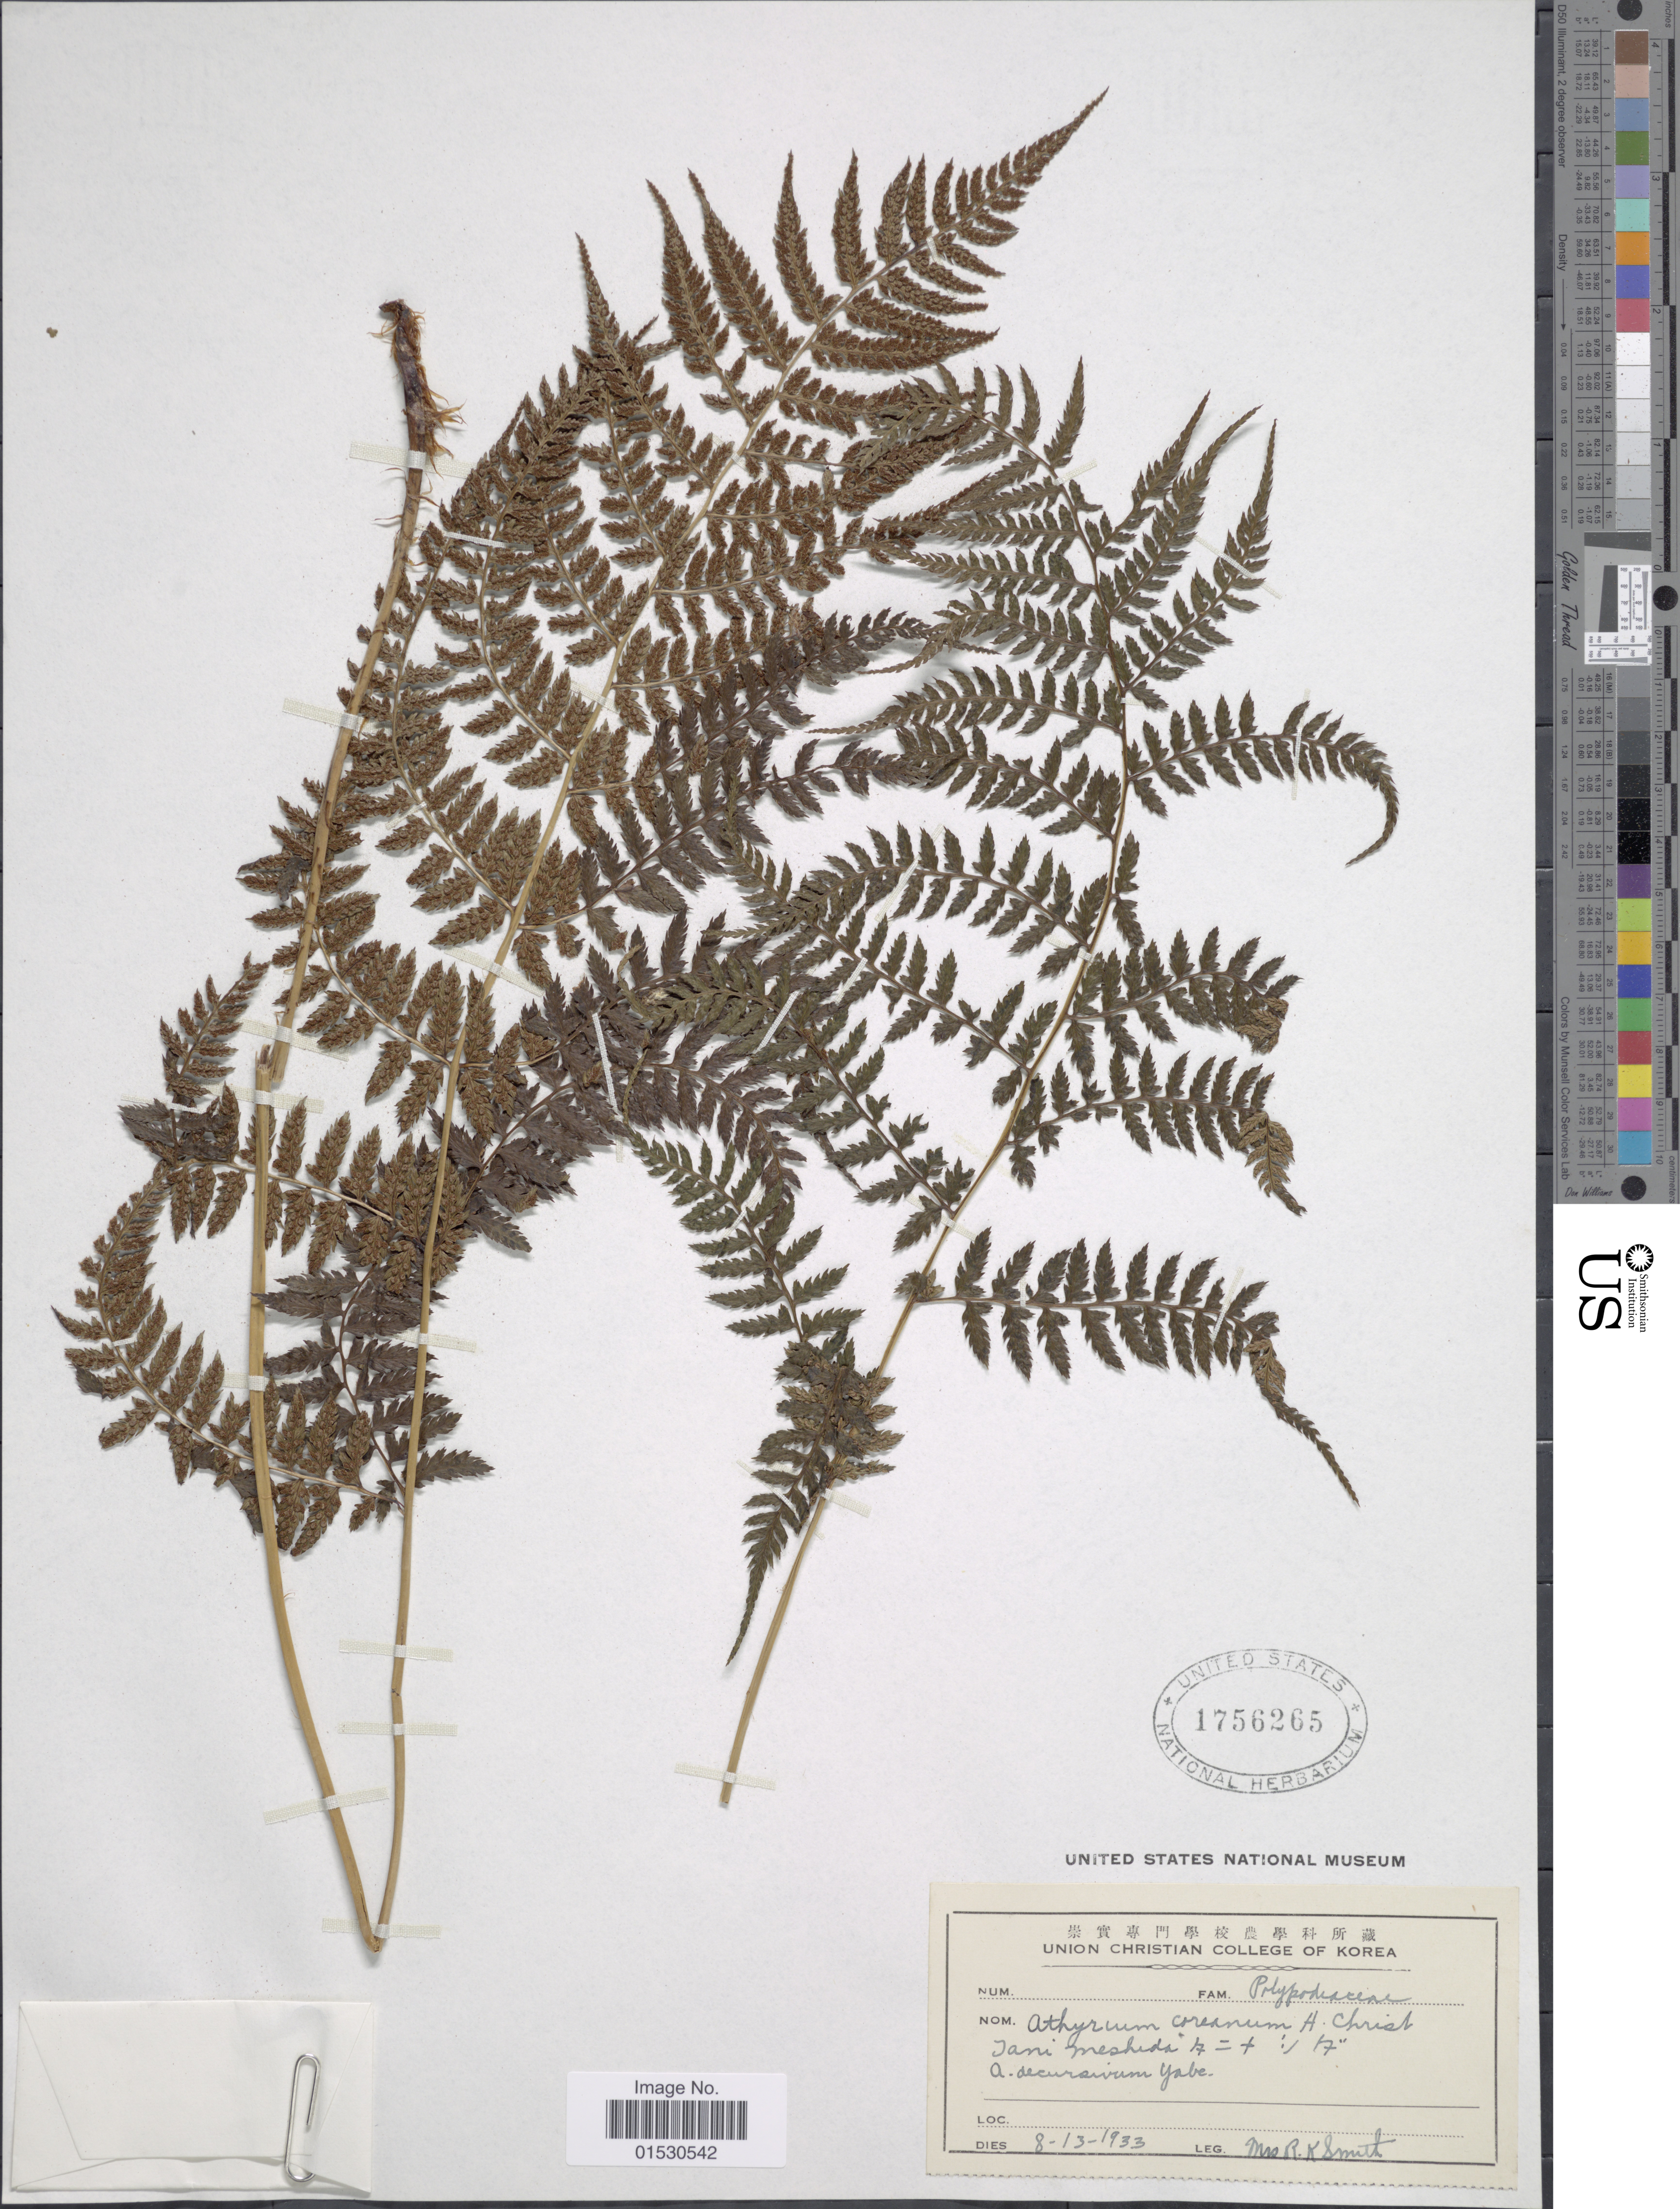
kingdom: Plantae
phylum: Tracheophyta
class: Polypodiopsida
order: Polypodiales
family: Athyriaceae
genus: Athyrium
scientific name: Athyrium coreanum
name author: Christ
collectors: Mrs. R. K. Smith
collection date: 1933-08-13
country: South Korea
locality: Korea. Jani Mesheda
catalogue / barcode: US 1756265